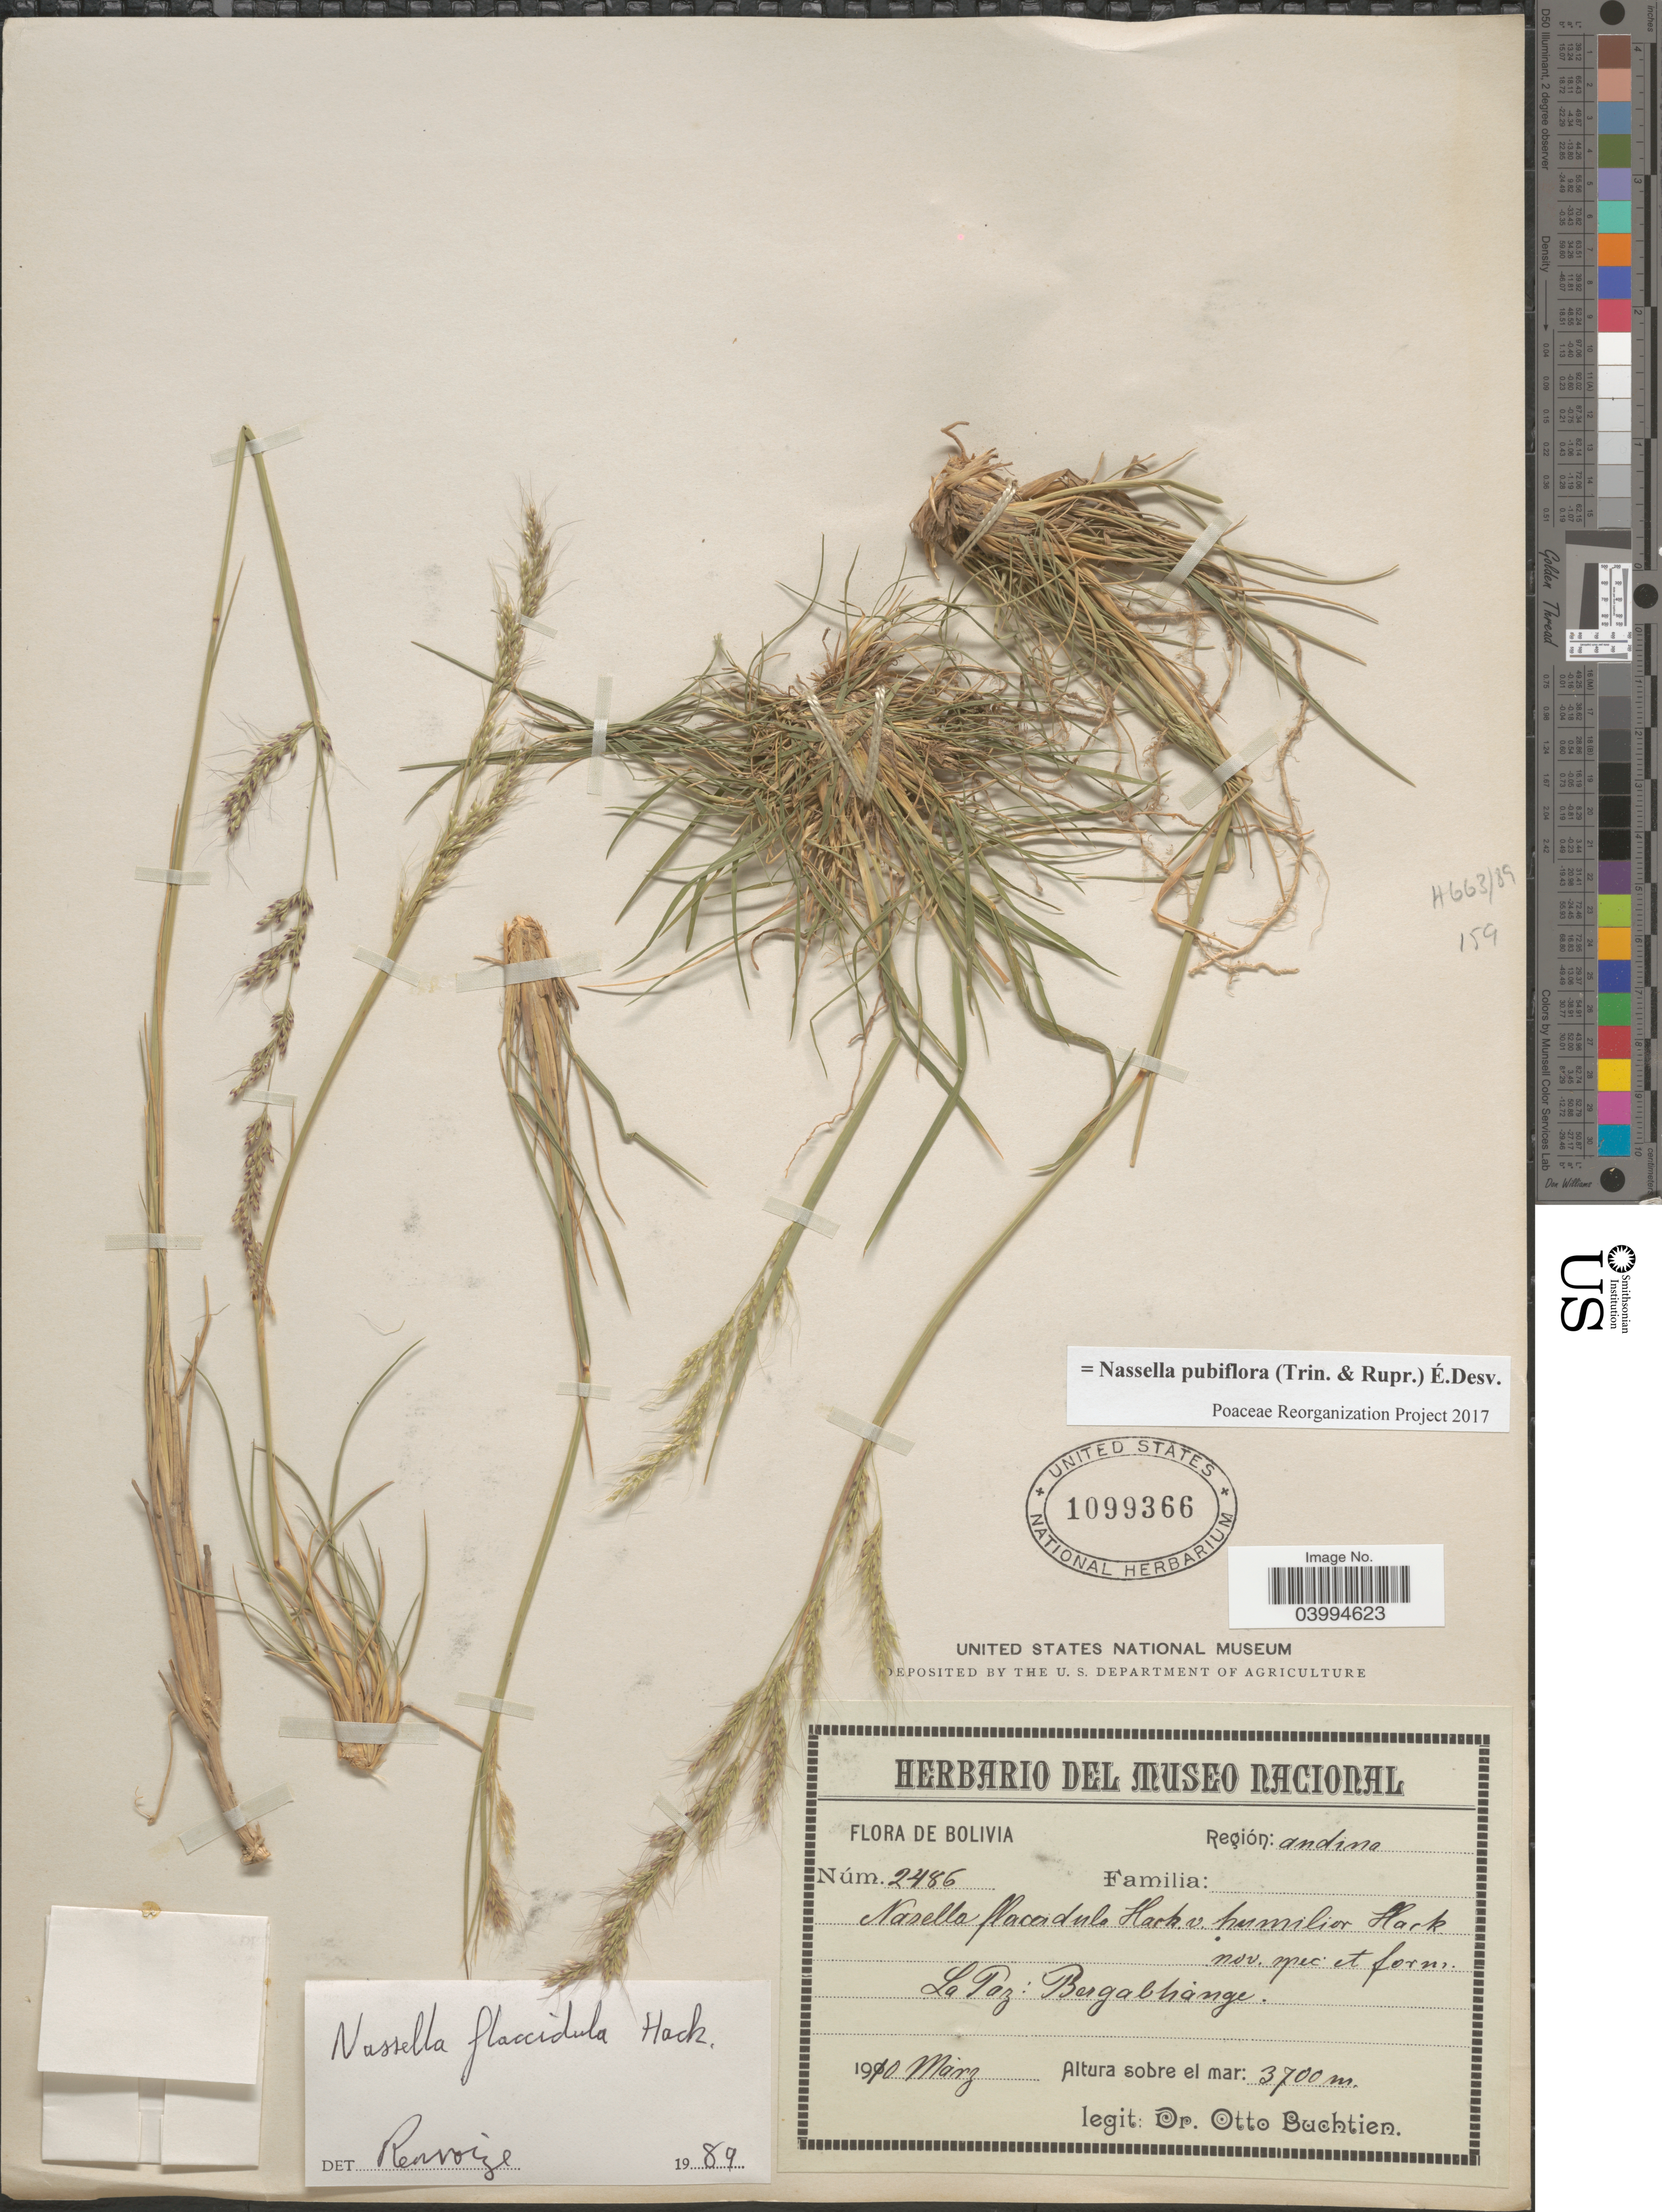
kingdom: Plantae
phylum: Tracheophyta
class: Liliopsida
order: Poales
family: Poaceae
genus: Nassella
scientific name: Nassella pubiflora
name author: (Trin. & Rupr.) É. Desv.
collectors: O. Buchtien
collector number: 2486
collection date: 1910-03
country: Bolivia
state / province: La Paz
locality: Región: andina. Bergabhange.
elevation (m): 3700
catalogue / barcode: US 1099366